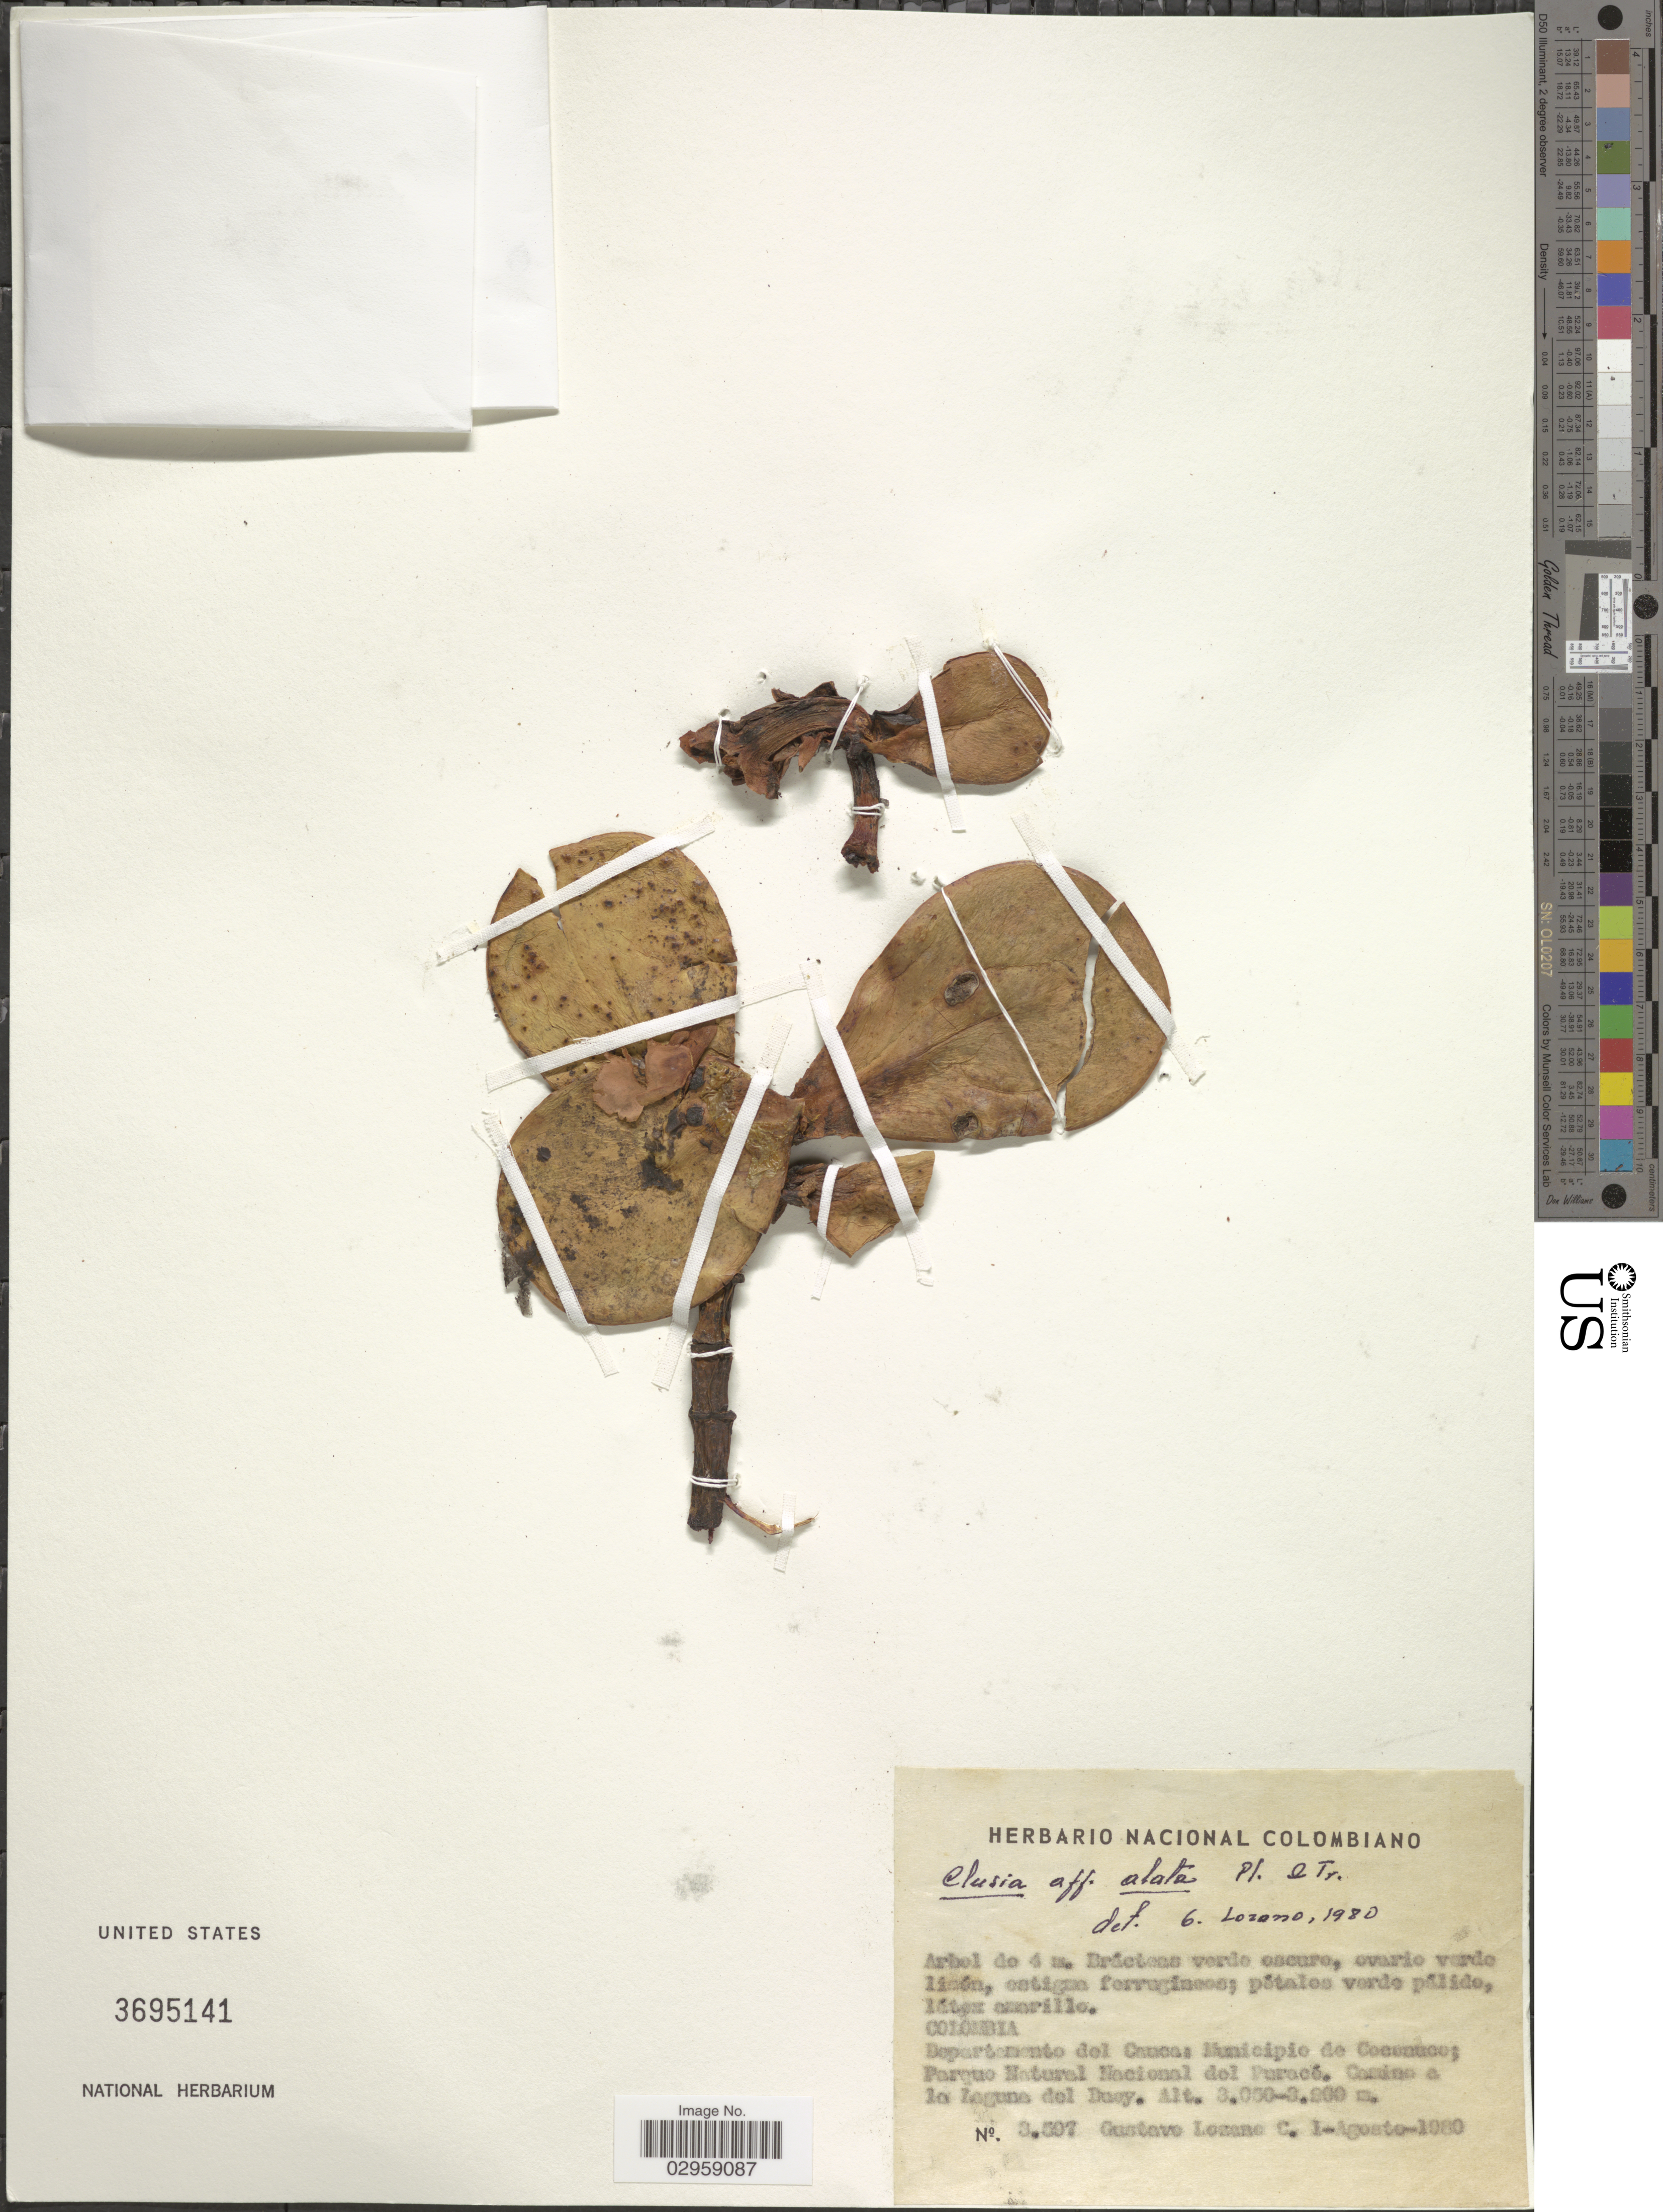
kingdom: Plantae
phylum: Tracheophyta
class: Magnoliopsida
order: Malpighiales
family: Clusiaceae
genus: Clusia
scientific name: Clusia alata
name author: Triana & Planch.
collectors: G. Lozano-Contreras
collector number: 3597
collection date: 1980-08-01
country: Colombia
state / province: Cauca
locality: Departamento del Cauca: Municipio de Coconuco; Parque Natural Nacional del Puracé. Camino a la Laguna del Buey.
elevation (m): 3050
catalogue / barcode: US 3695141